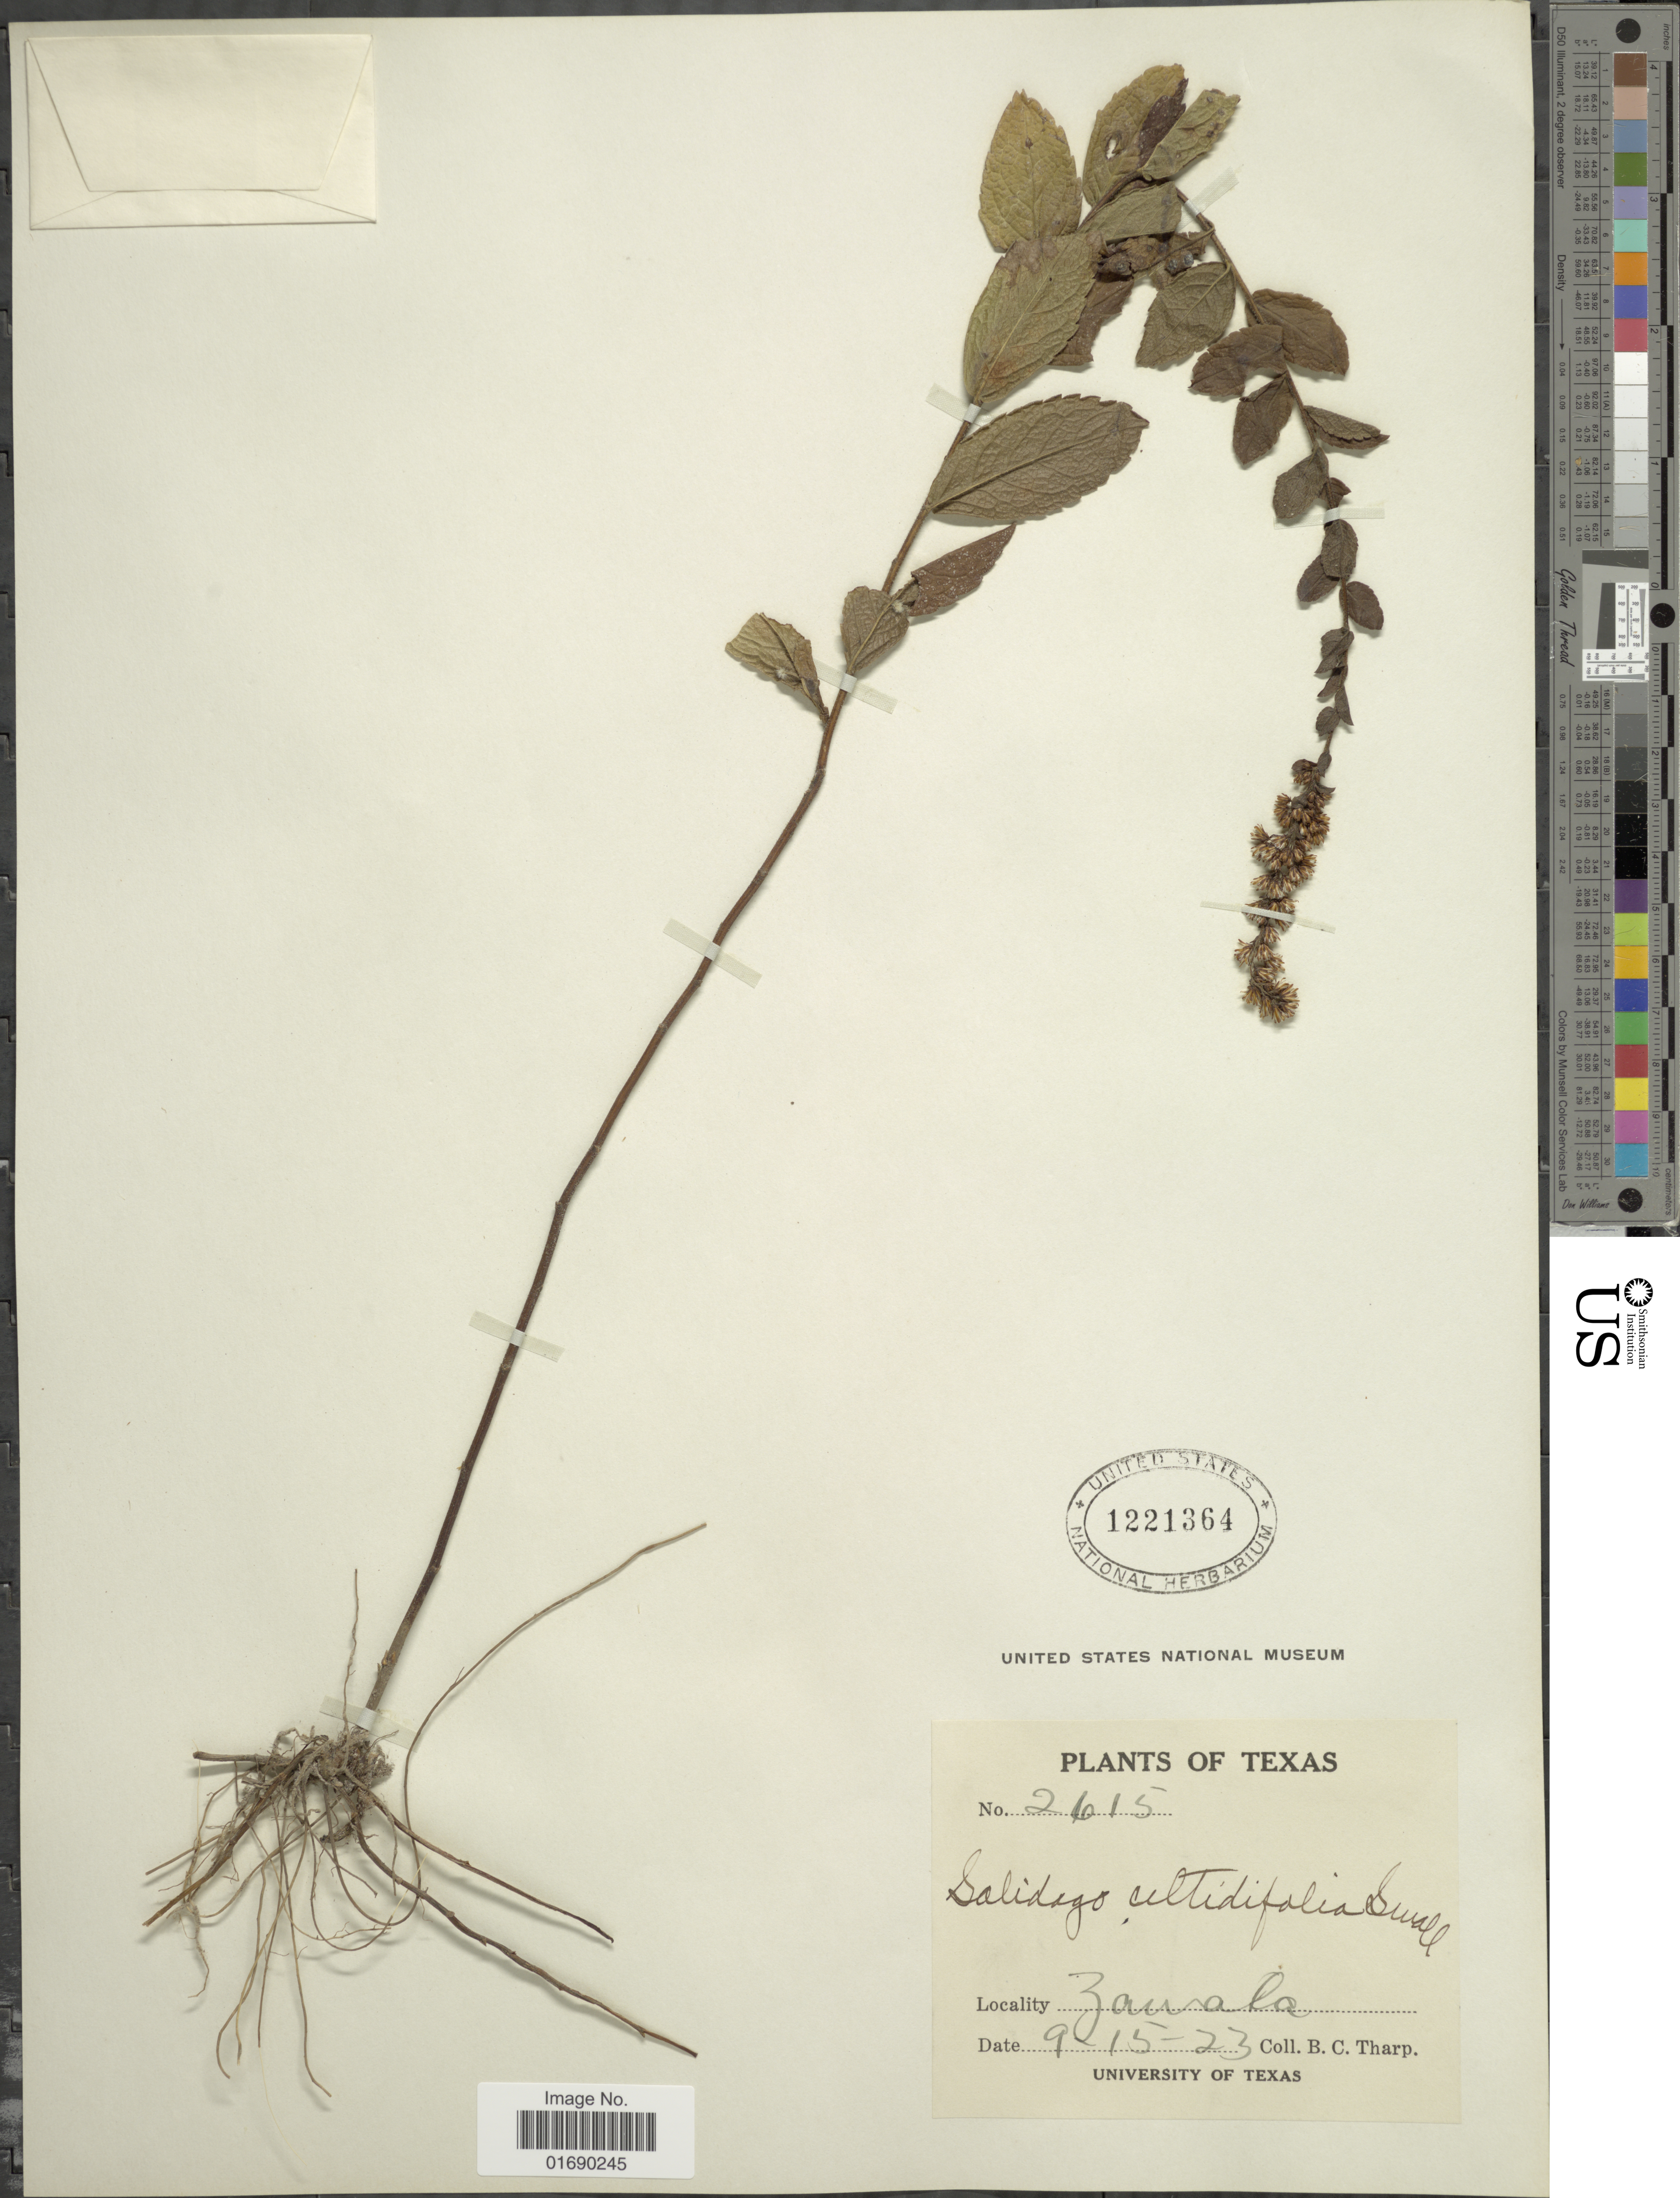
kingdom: Plantae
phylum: Tracheophyta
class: Magnoliopsida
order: Asterales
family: Asteraceae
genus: Solidago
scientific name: Solidago rugosa var. celtidifolia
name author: (Small) Fernald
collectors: B. C. Tharp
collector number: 2615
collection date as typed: Transcribed d/m/y: 15/9/23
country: United States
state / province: Texas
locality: Zamala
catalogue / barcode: US 1221364